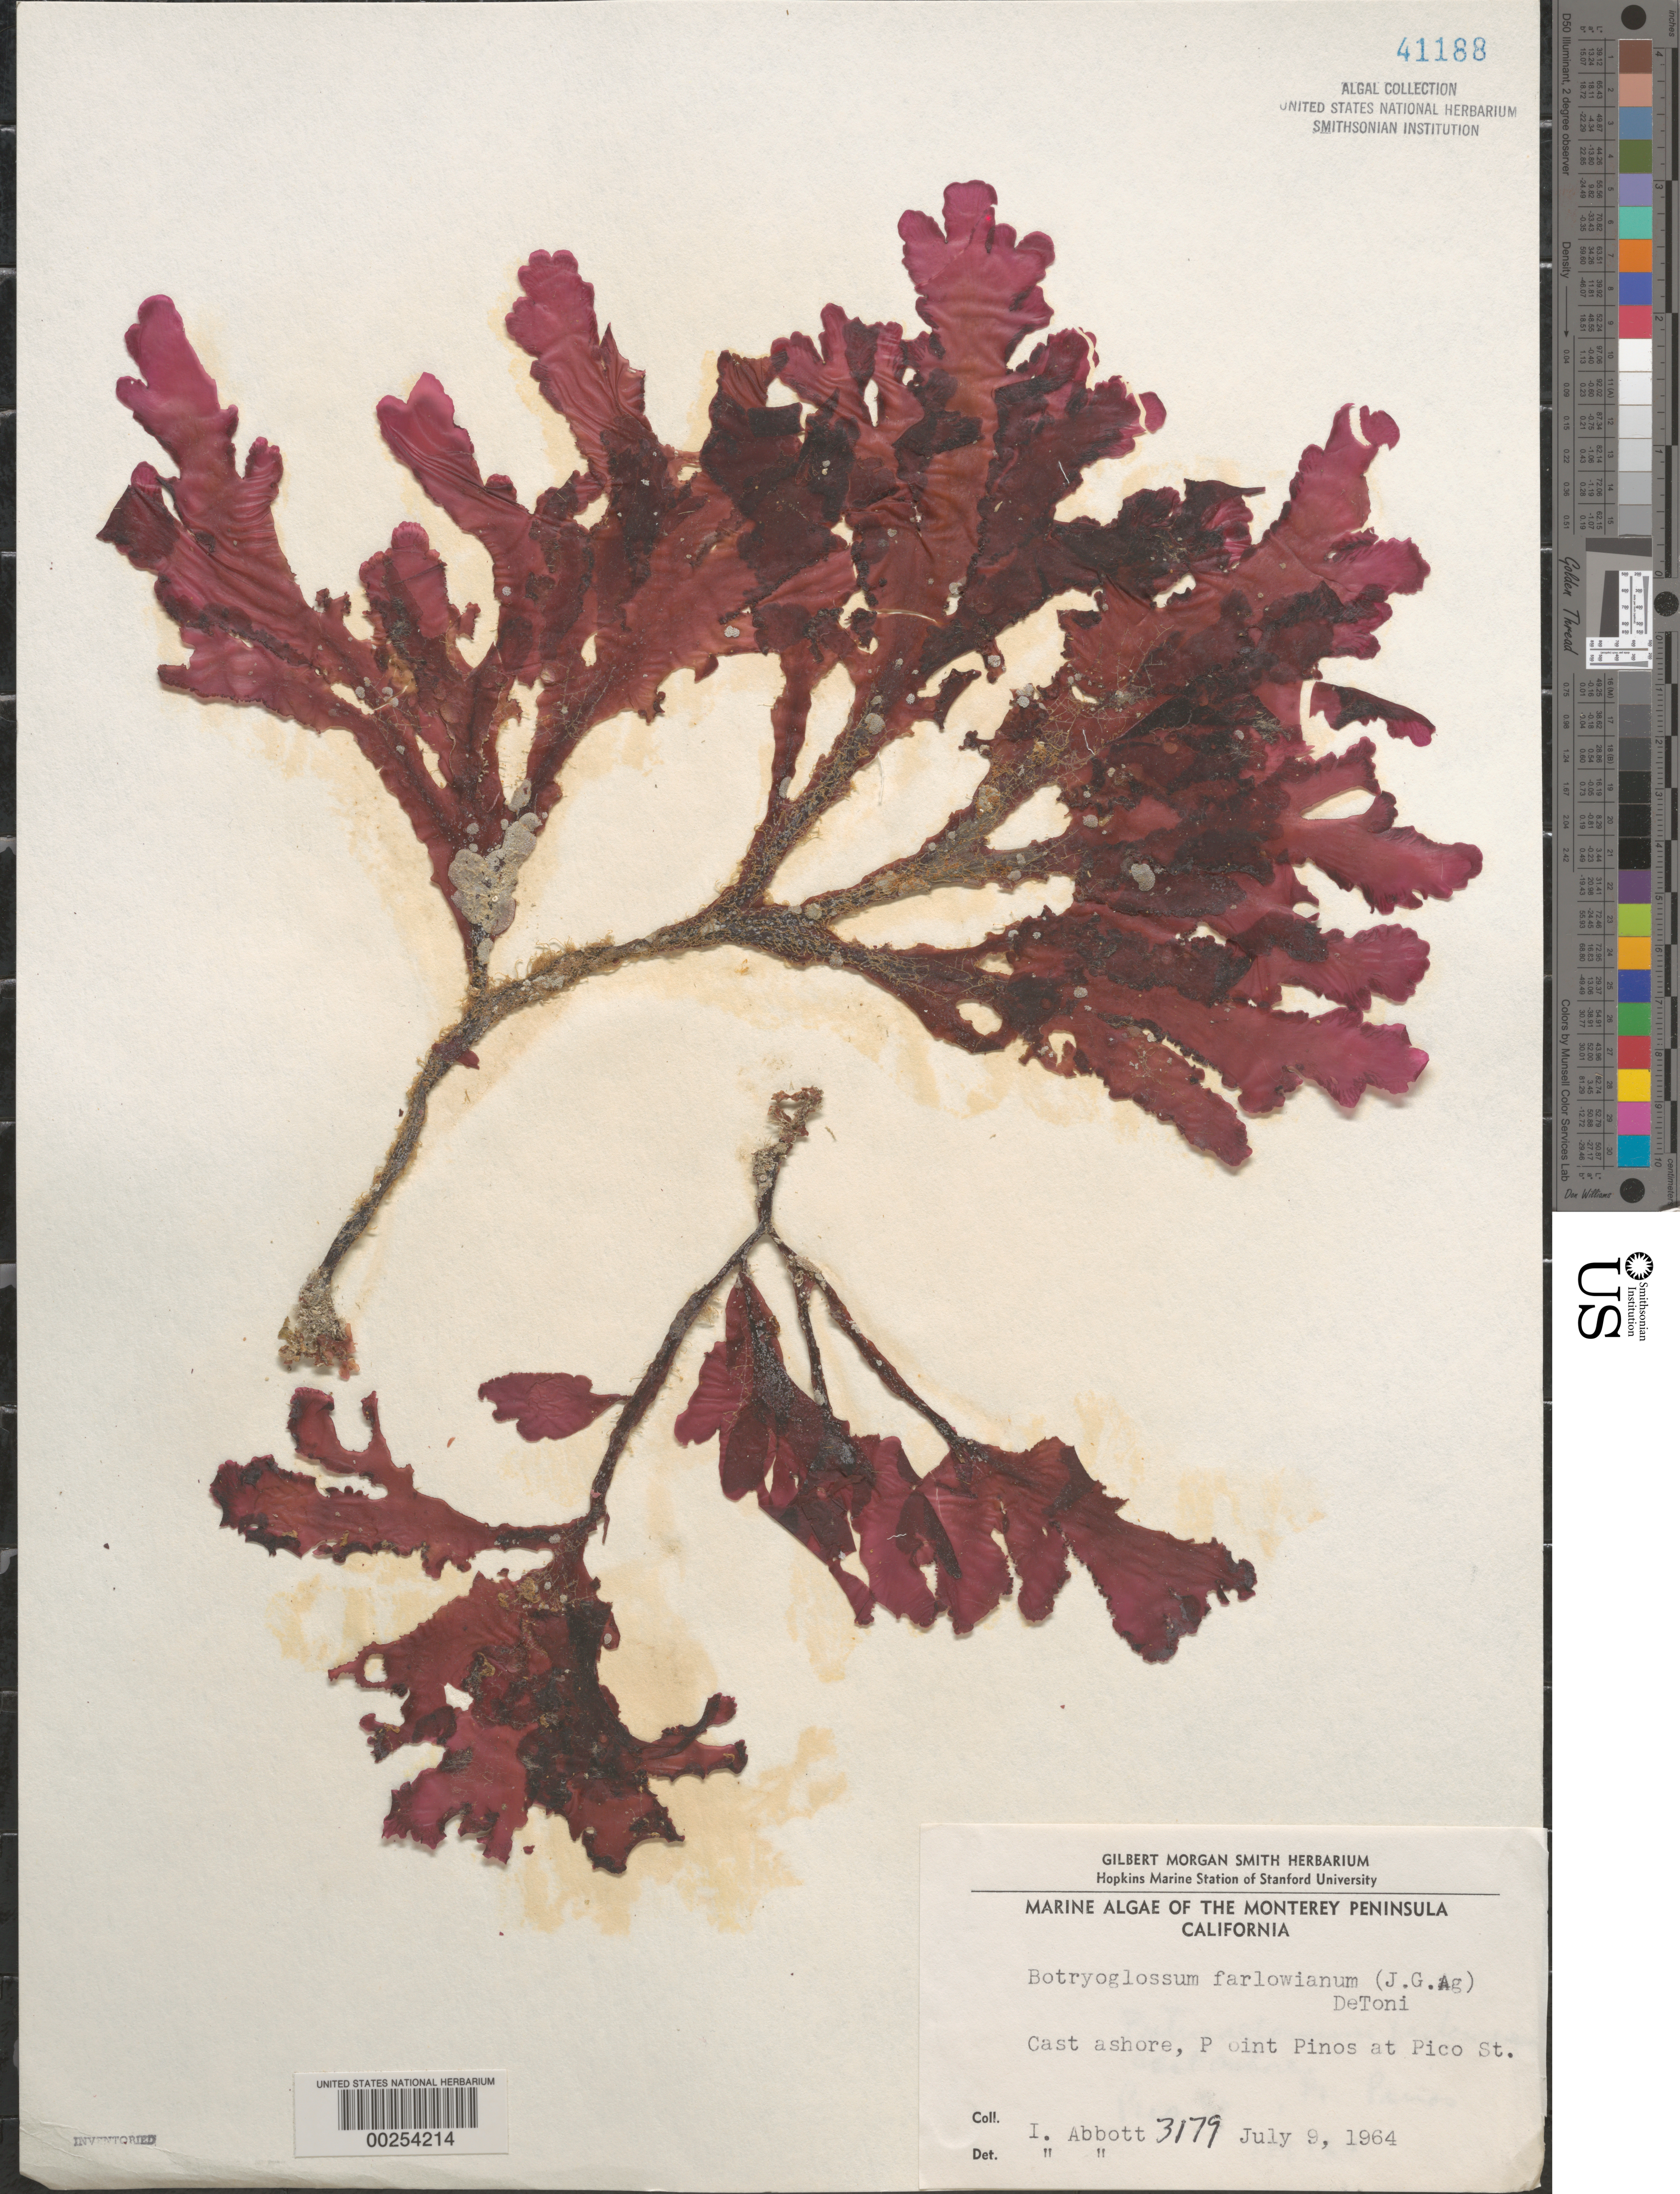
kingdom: Plantae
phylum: Rhodophyta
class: Florideophyceae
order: Ceramiales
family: Delesseriaceae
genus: Botryoglossum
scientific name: Botryoglossum farlowianum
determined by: Abbott, Isabella A.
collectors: I. A. Abbott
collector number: IAA 3179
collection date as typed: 09 Jul 1964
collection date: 1964-07-09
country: United States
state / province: California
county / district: Monterey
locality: Point Pinos, Pico Street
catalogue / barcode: US 41188